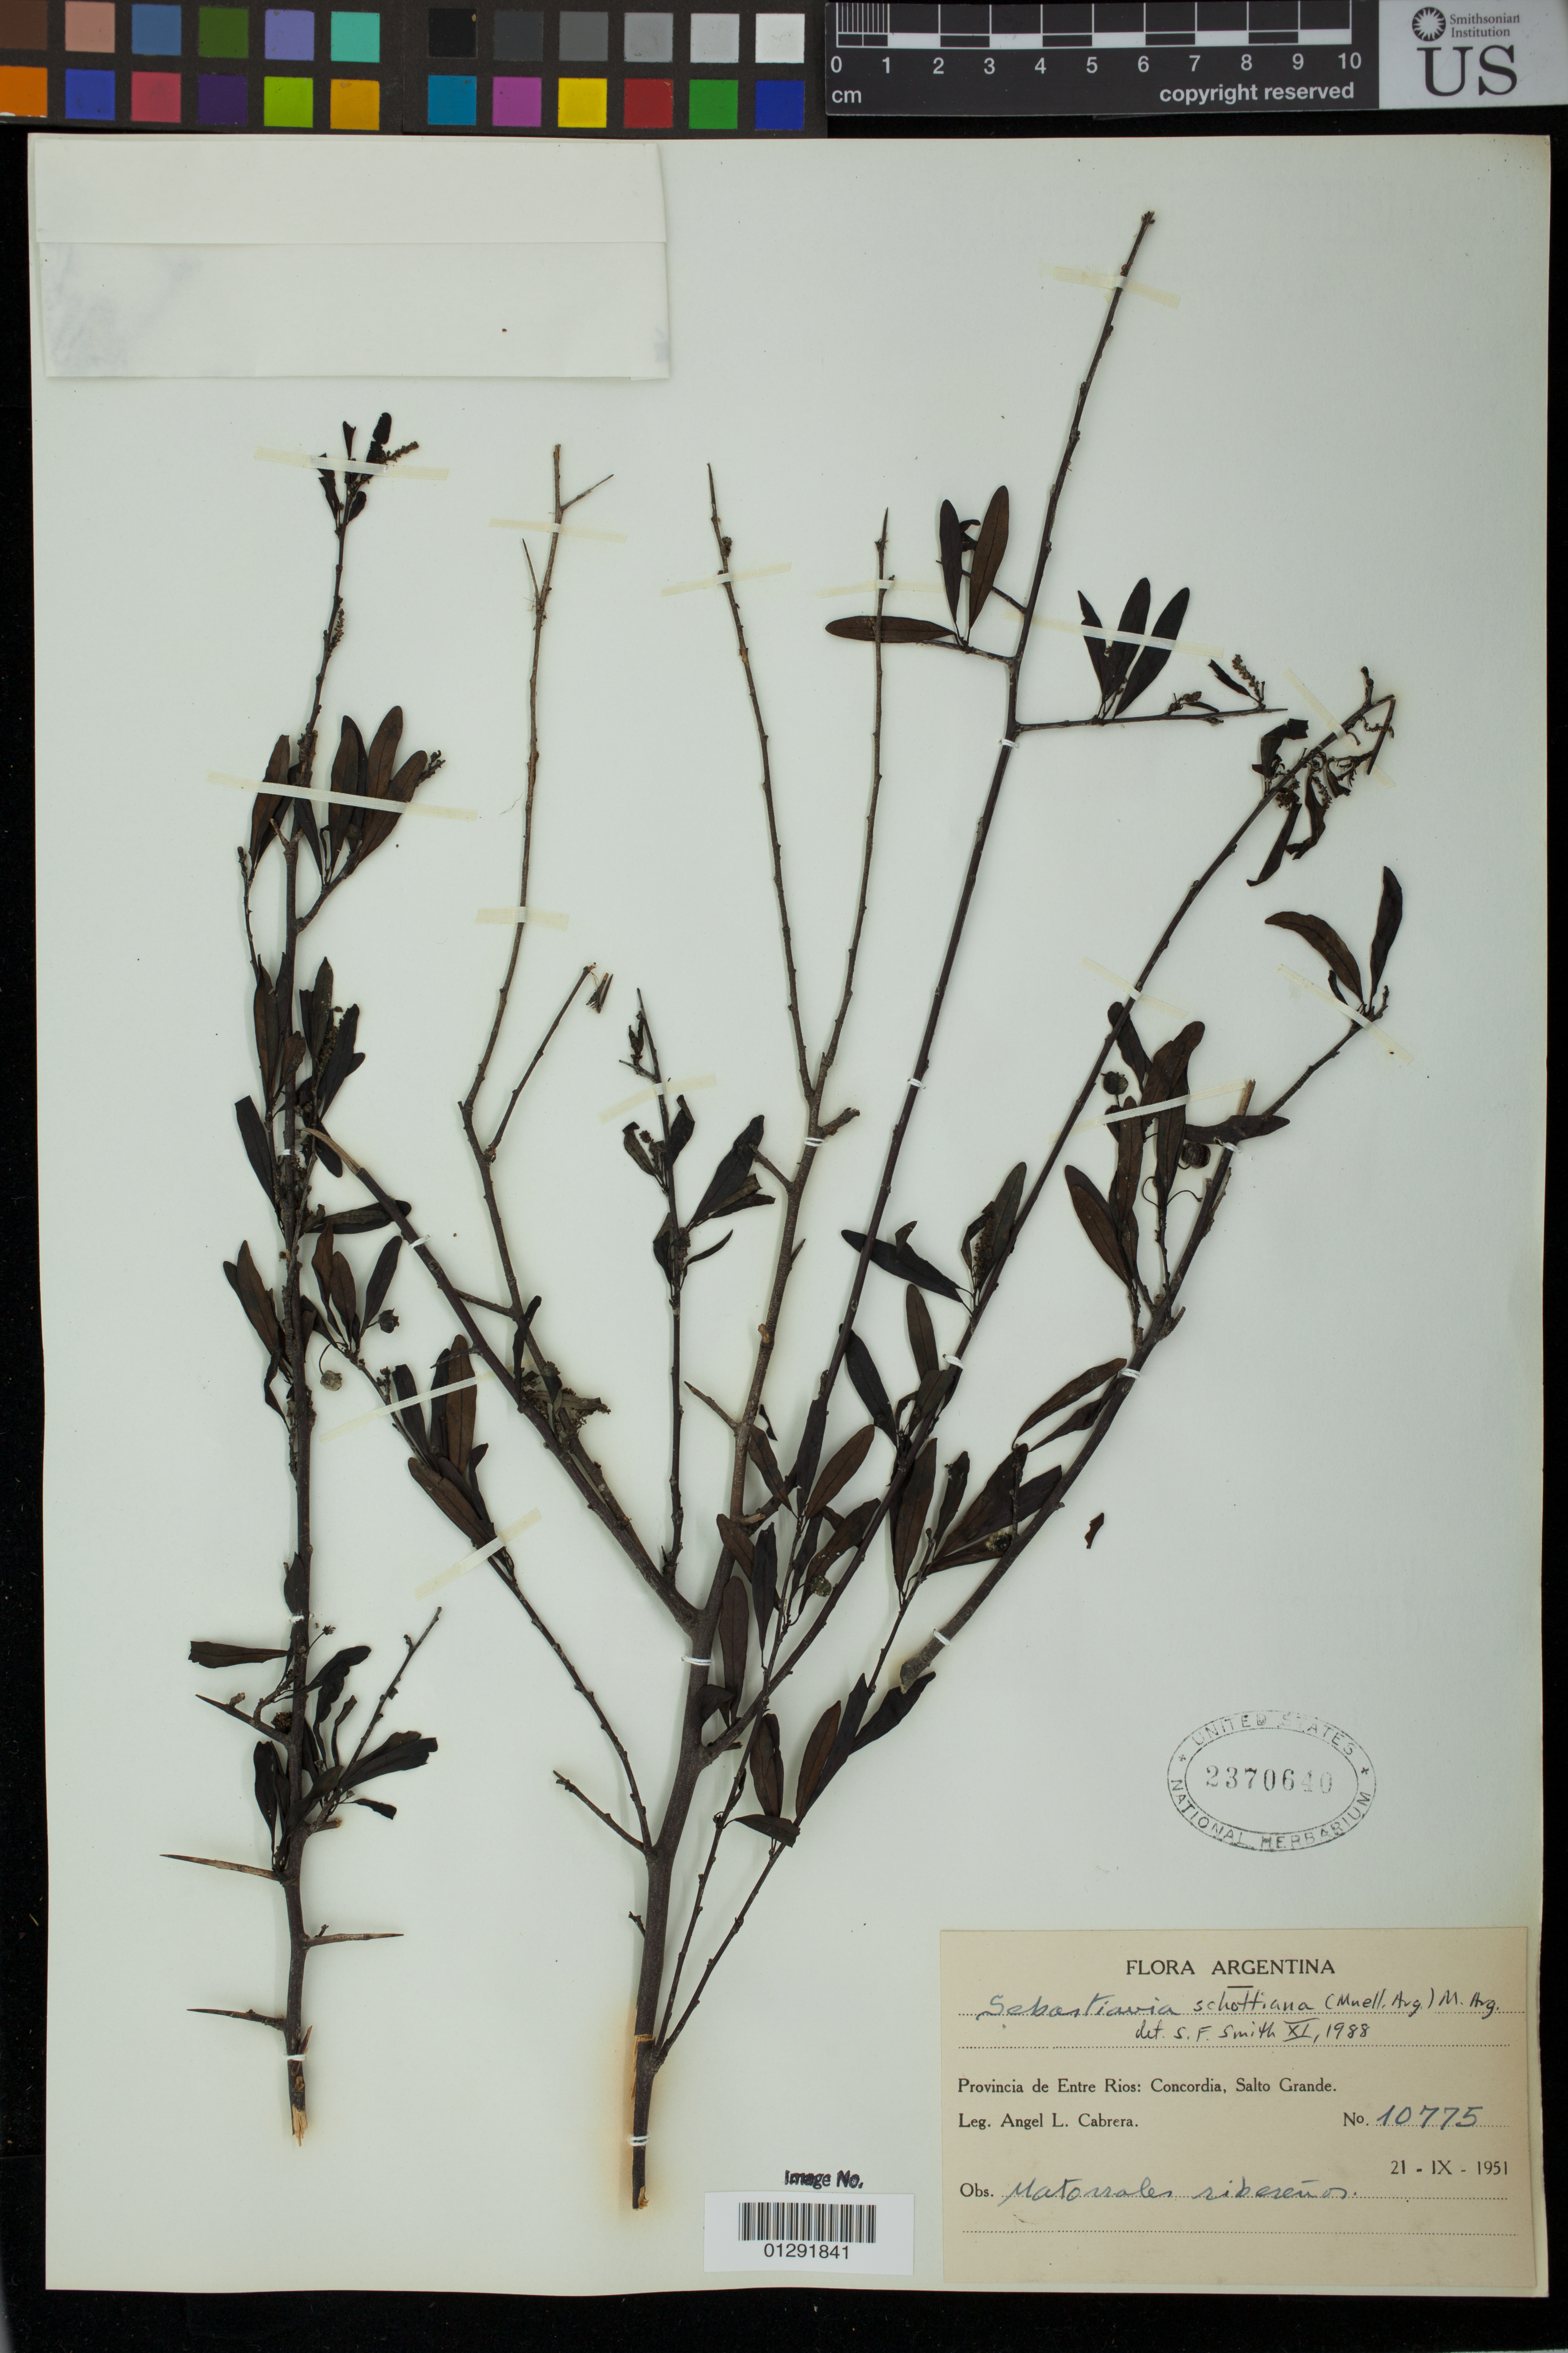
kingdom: Plantae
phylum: Tracheophyta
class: Magnoliopsida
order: Malpighiales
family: Euphorbiaceae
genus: Sebastiania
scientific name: Sebastiania schottiana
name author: (Müll. Arg.) Müll. Arg.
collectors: A. L. Cabrera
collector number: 10775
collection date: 1951-09-21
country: Argentina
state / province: Entre Rios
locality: Provincia de Entre Rios: Concordia, Salto Grande.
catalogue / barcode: US 2370640